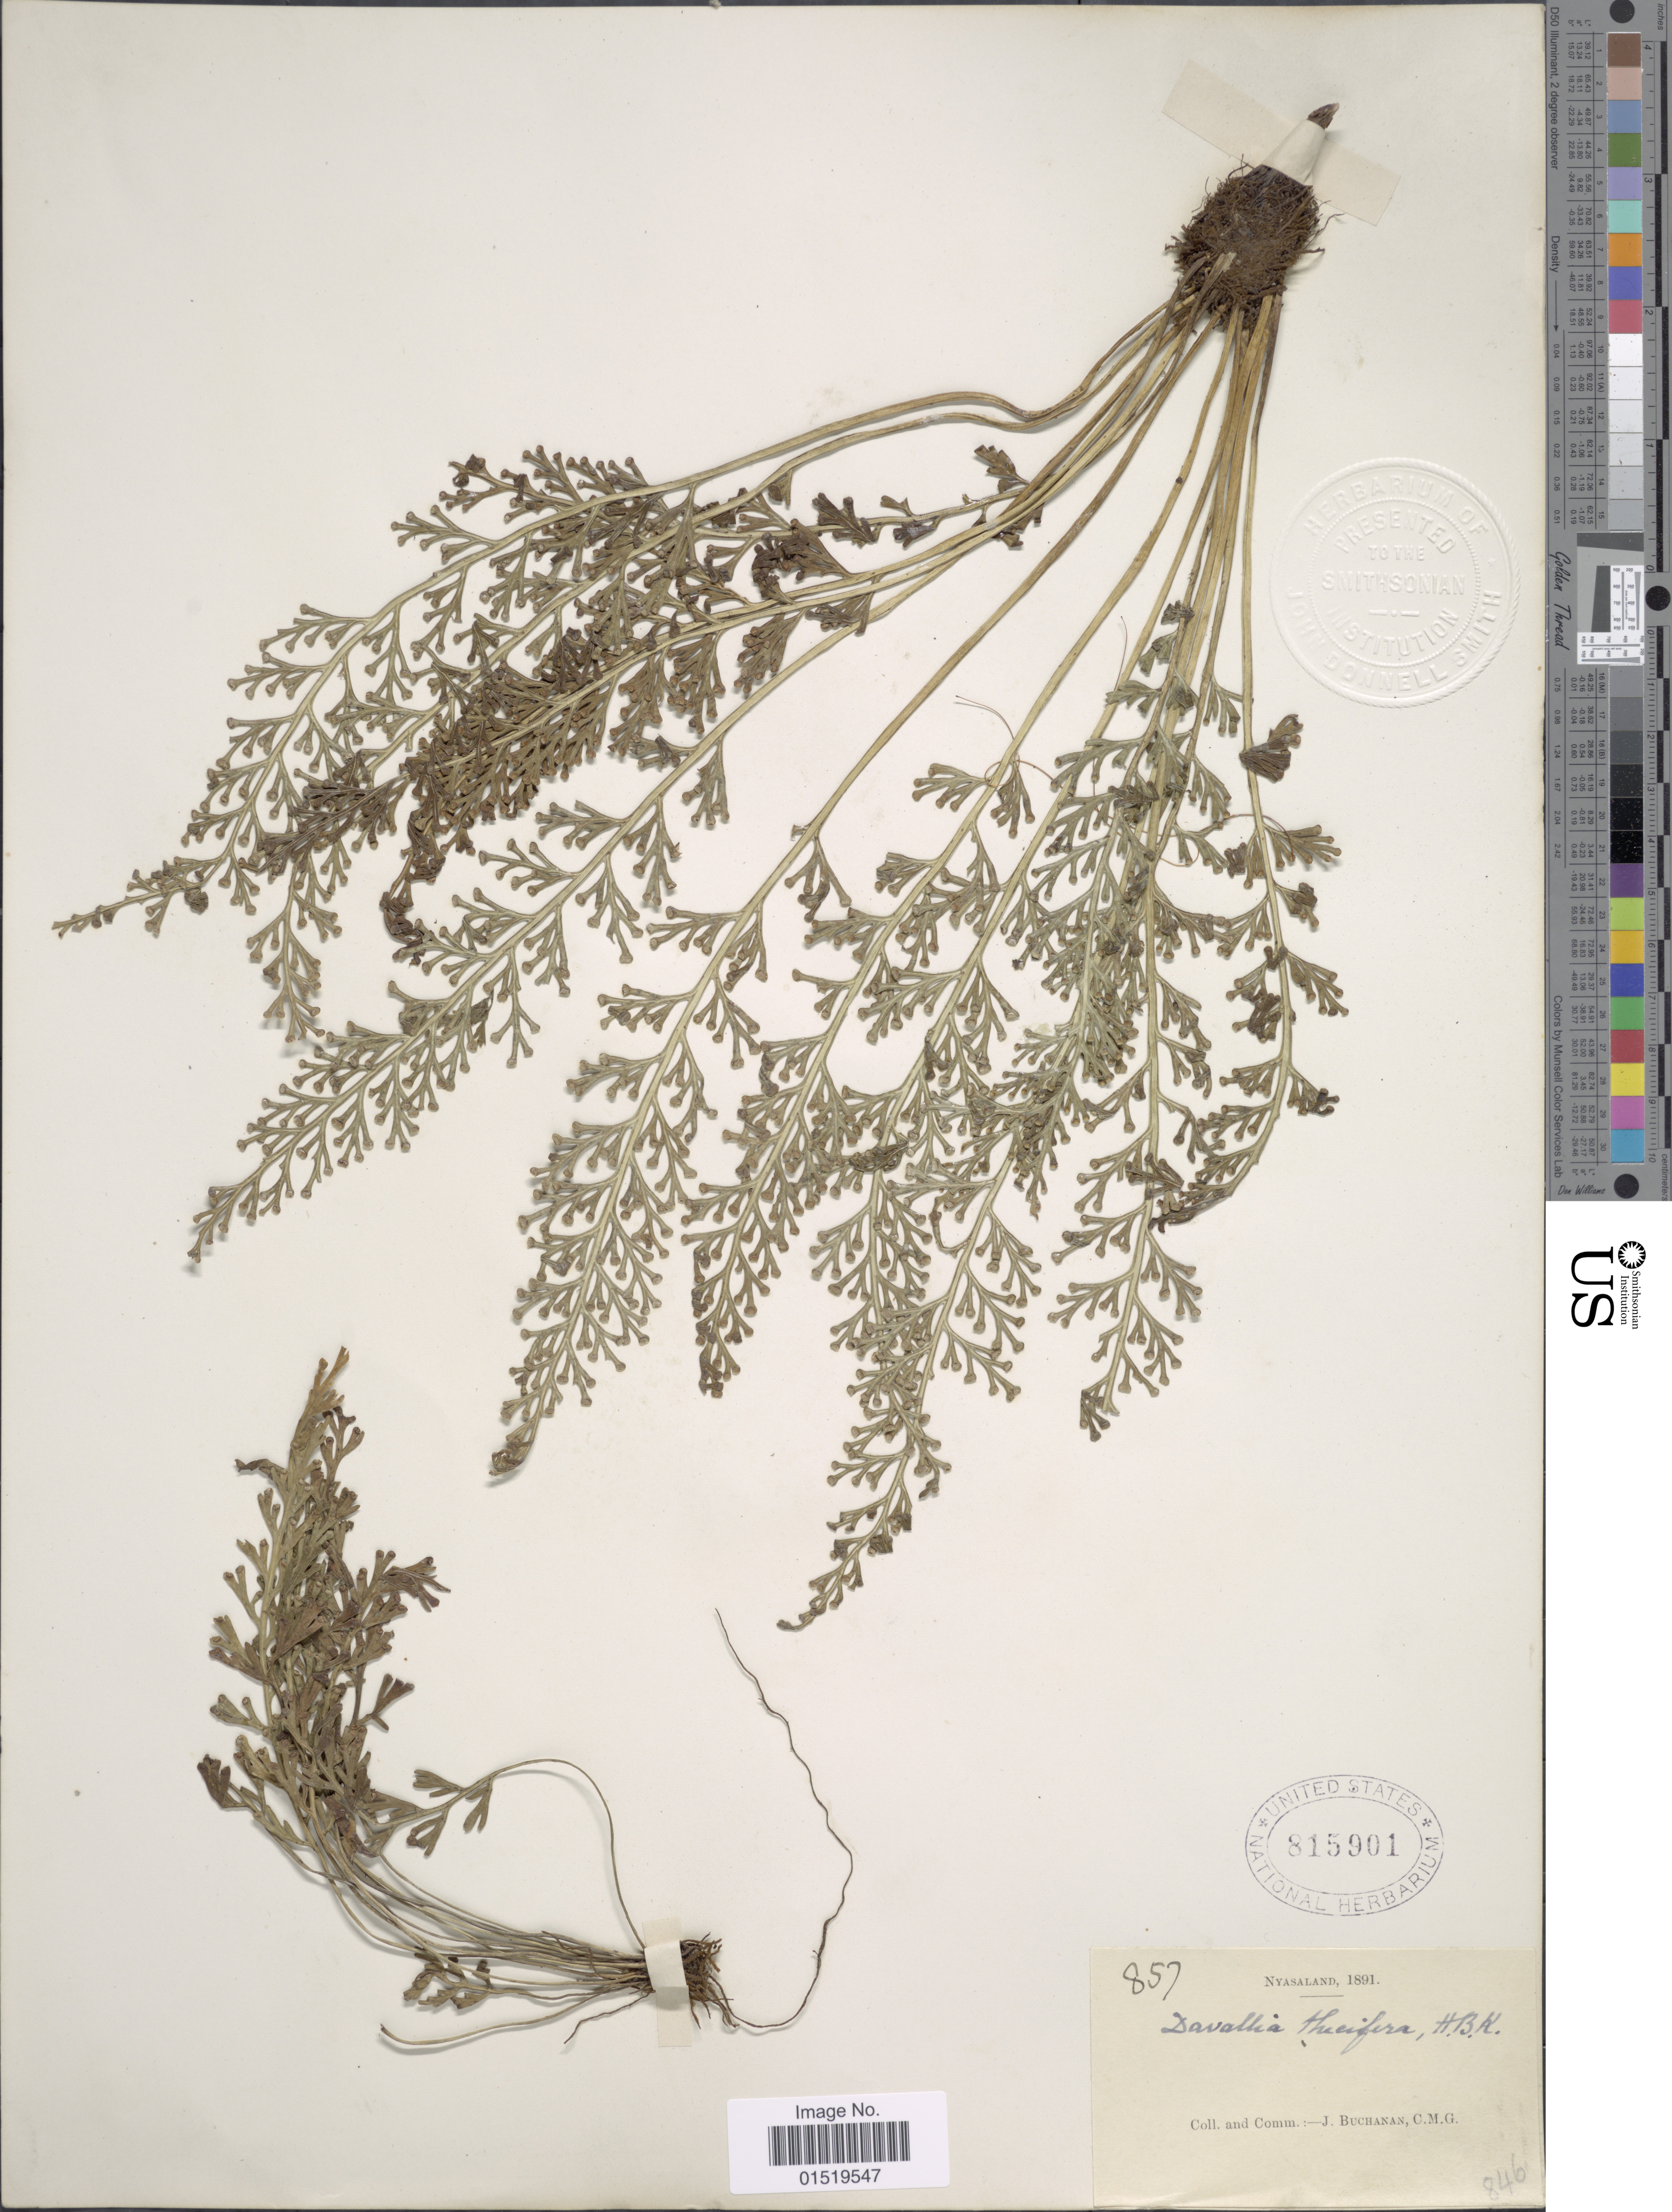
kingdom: Plantae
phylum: Tracheophyta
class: Polypodiopsida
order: Polypodiales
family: Aspleniaceae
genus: Asplenium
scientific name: Asplenium theciferum var. concinnum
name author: (Schrad.) Schelpe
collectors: J. Buchanan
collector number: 857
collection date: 1891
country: Malawi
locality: Nyasaland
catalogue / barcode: US 815901